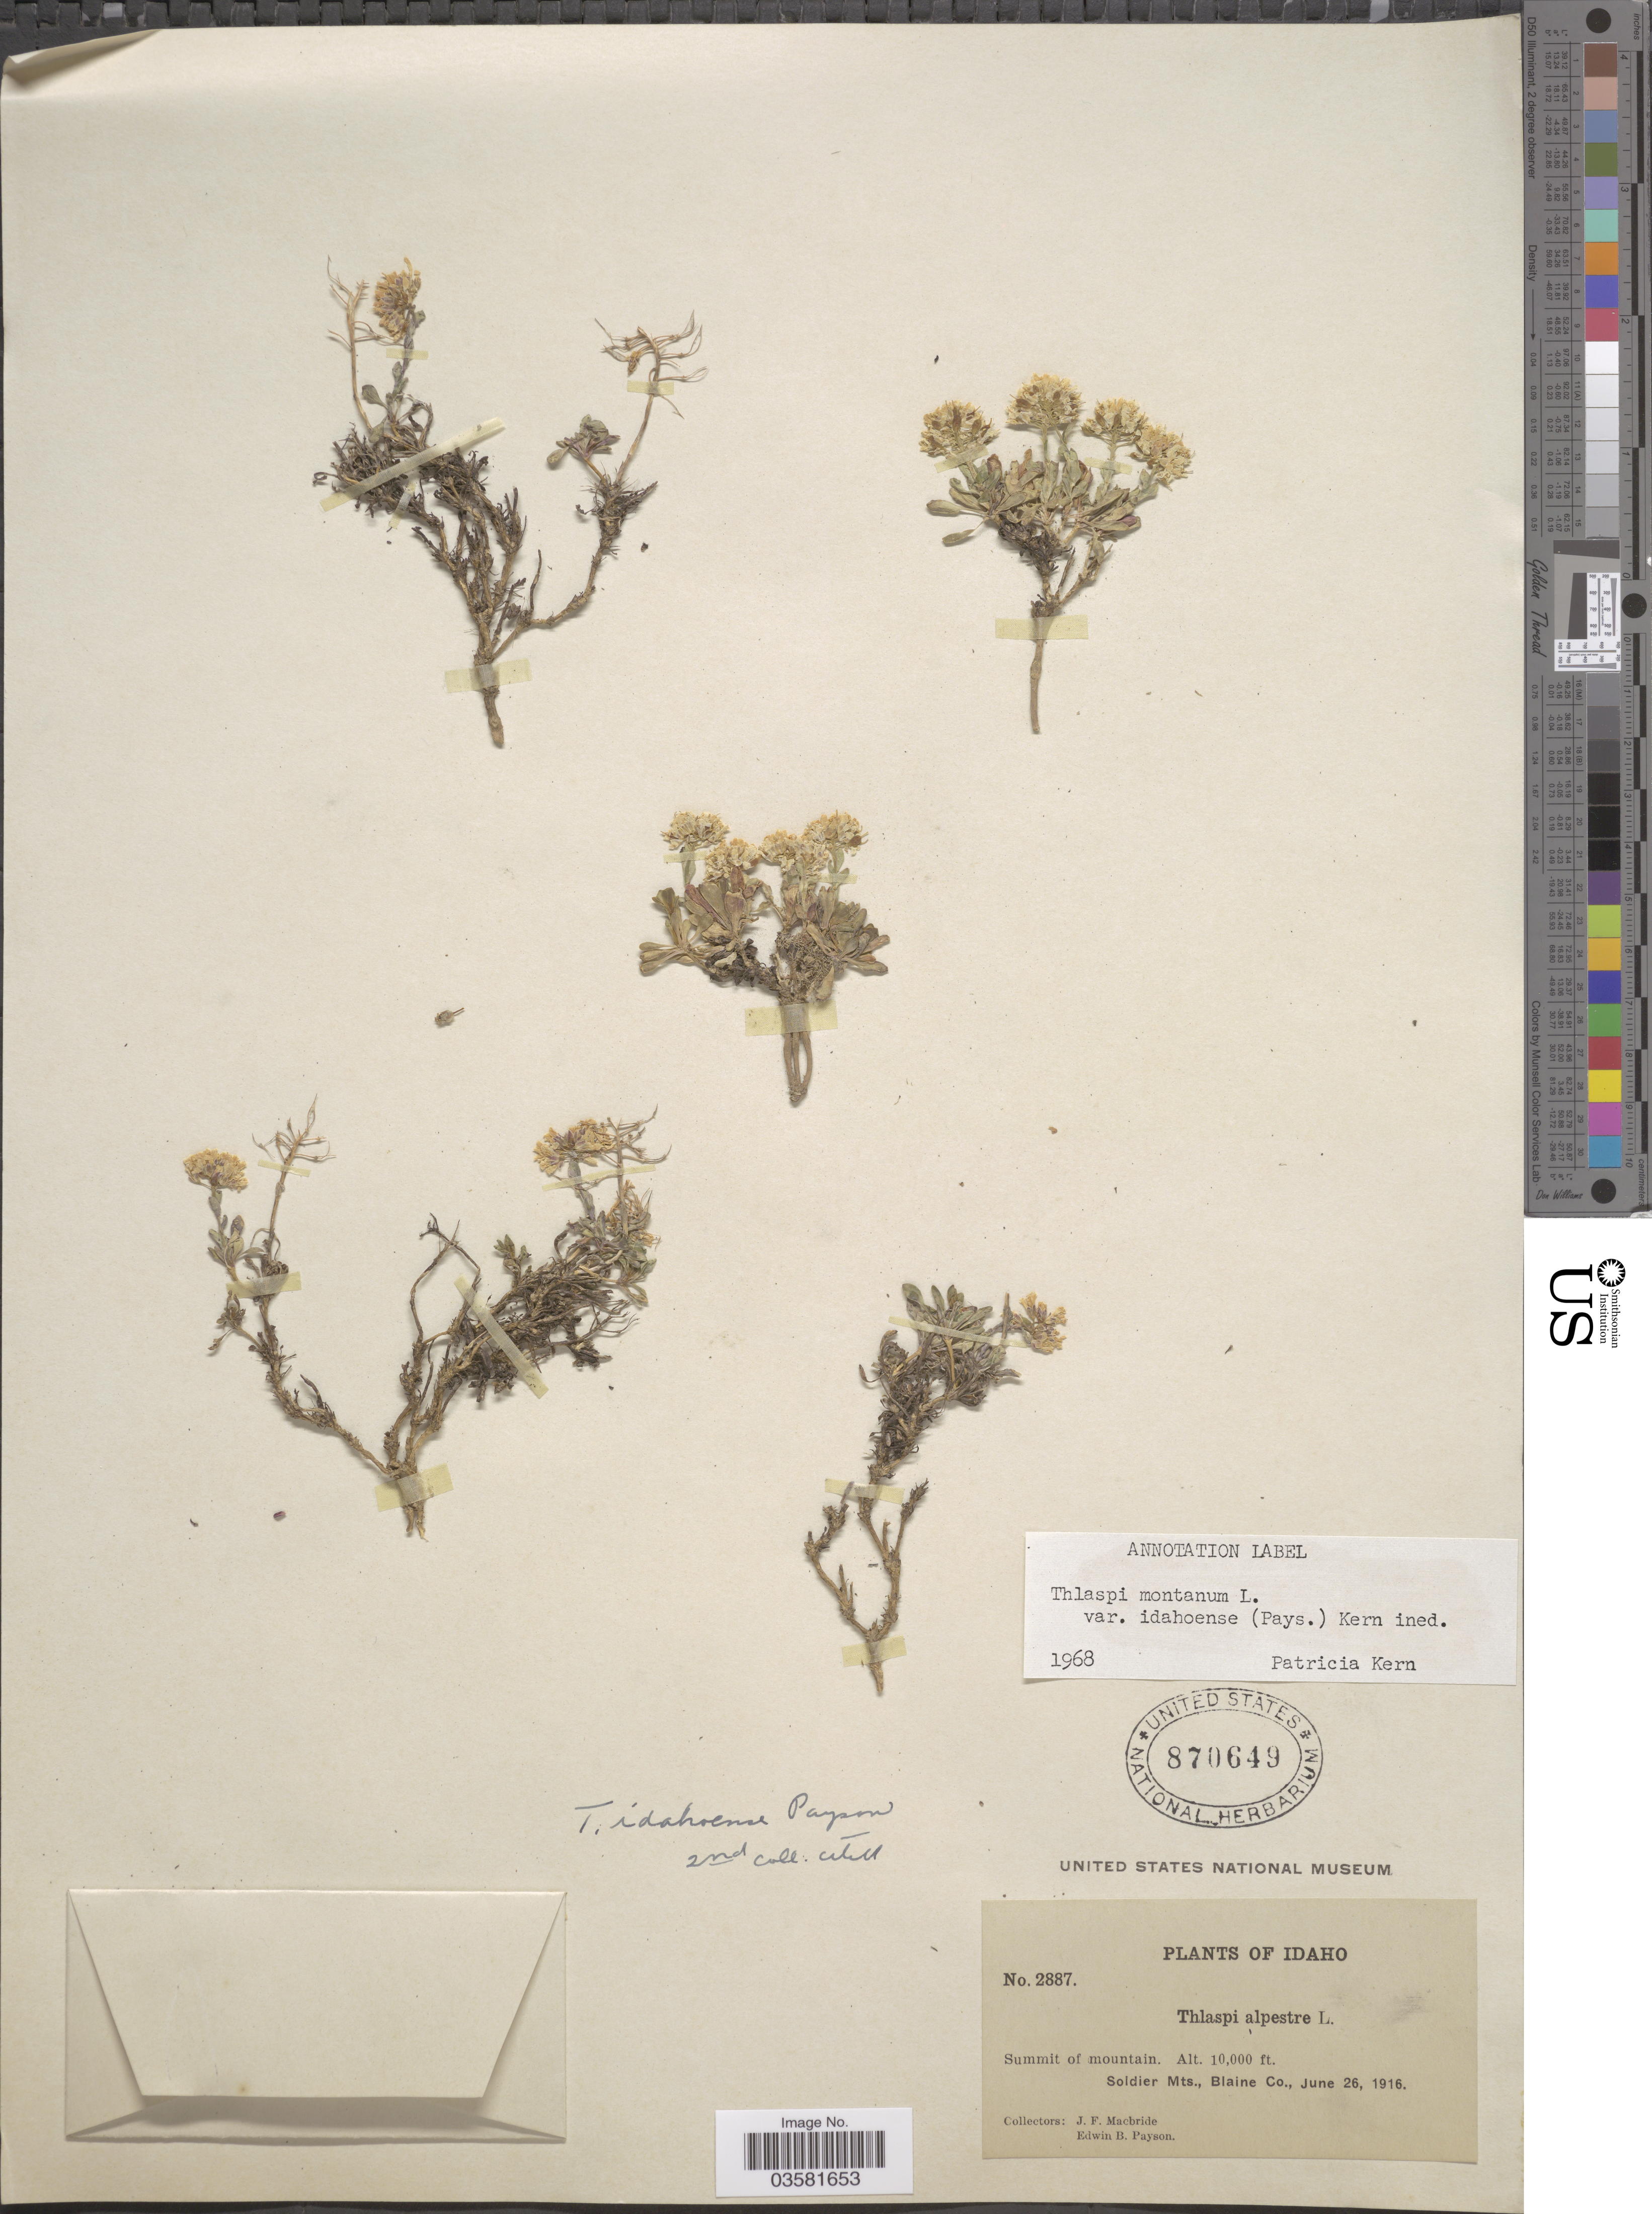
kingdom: Plantae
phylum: Tracheophyta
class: Magnoliopsida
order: Brassicales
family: Brassicaceae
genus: Thlaspi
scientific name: Thlaspi montanum var. idahoense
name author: (Payson) P.K. Holmgren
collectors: J. F. Macbride & E. B. Payson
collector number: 2887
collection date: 1916-06-26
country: United States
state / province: Idaho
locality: Summit of mountain. Soldier Mts., Blaine Co.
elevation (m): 3048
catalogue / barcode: US 870649